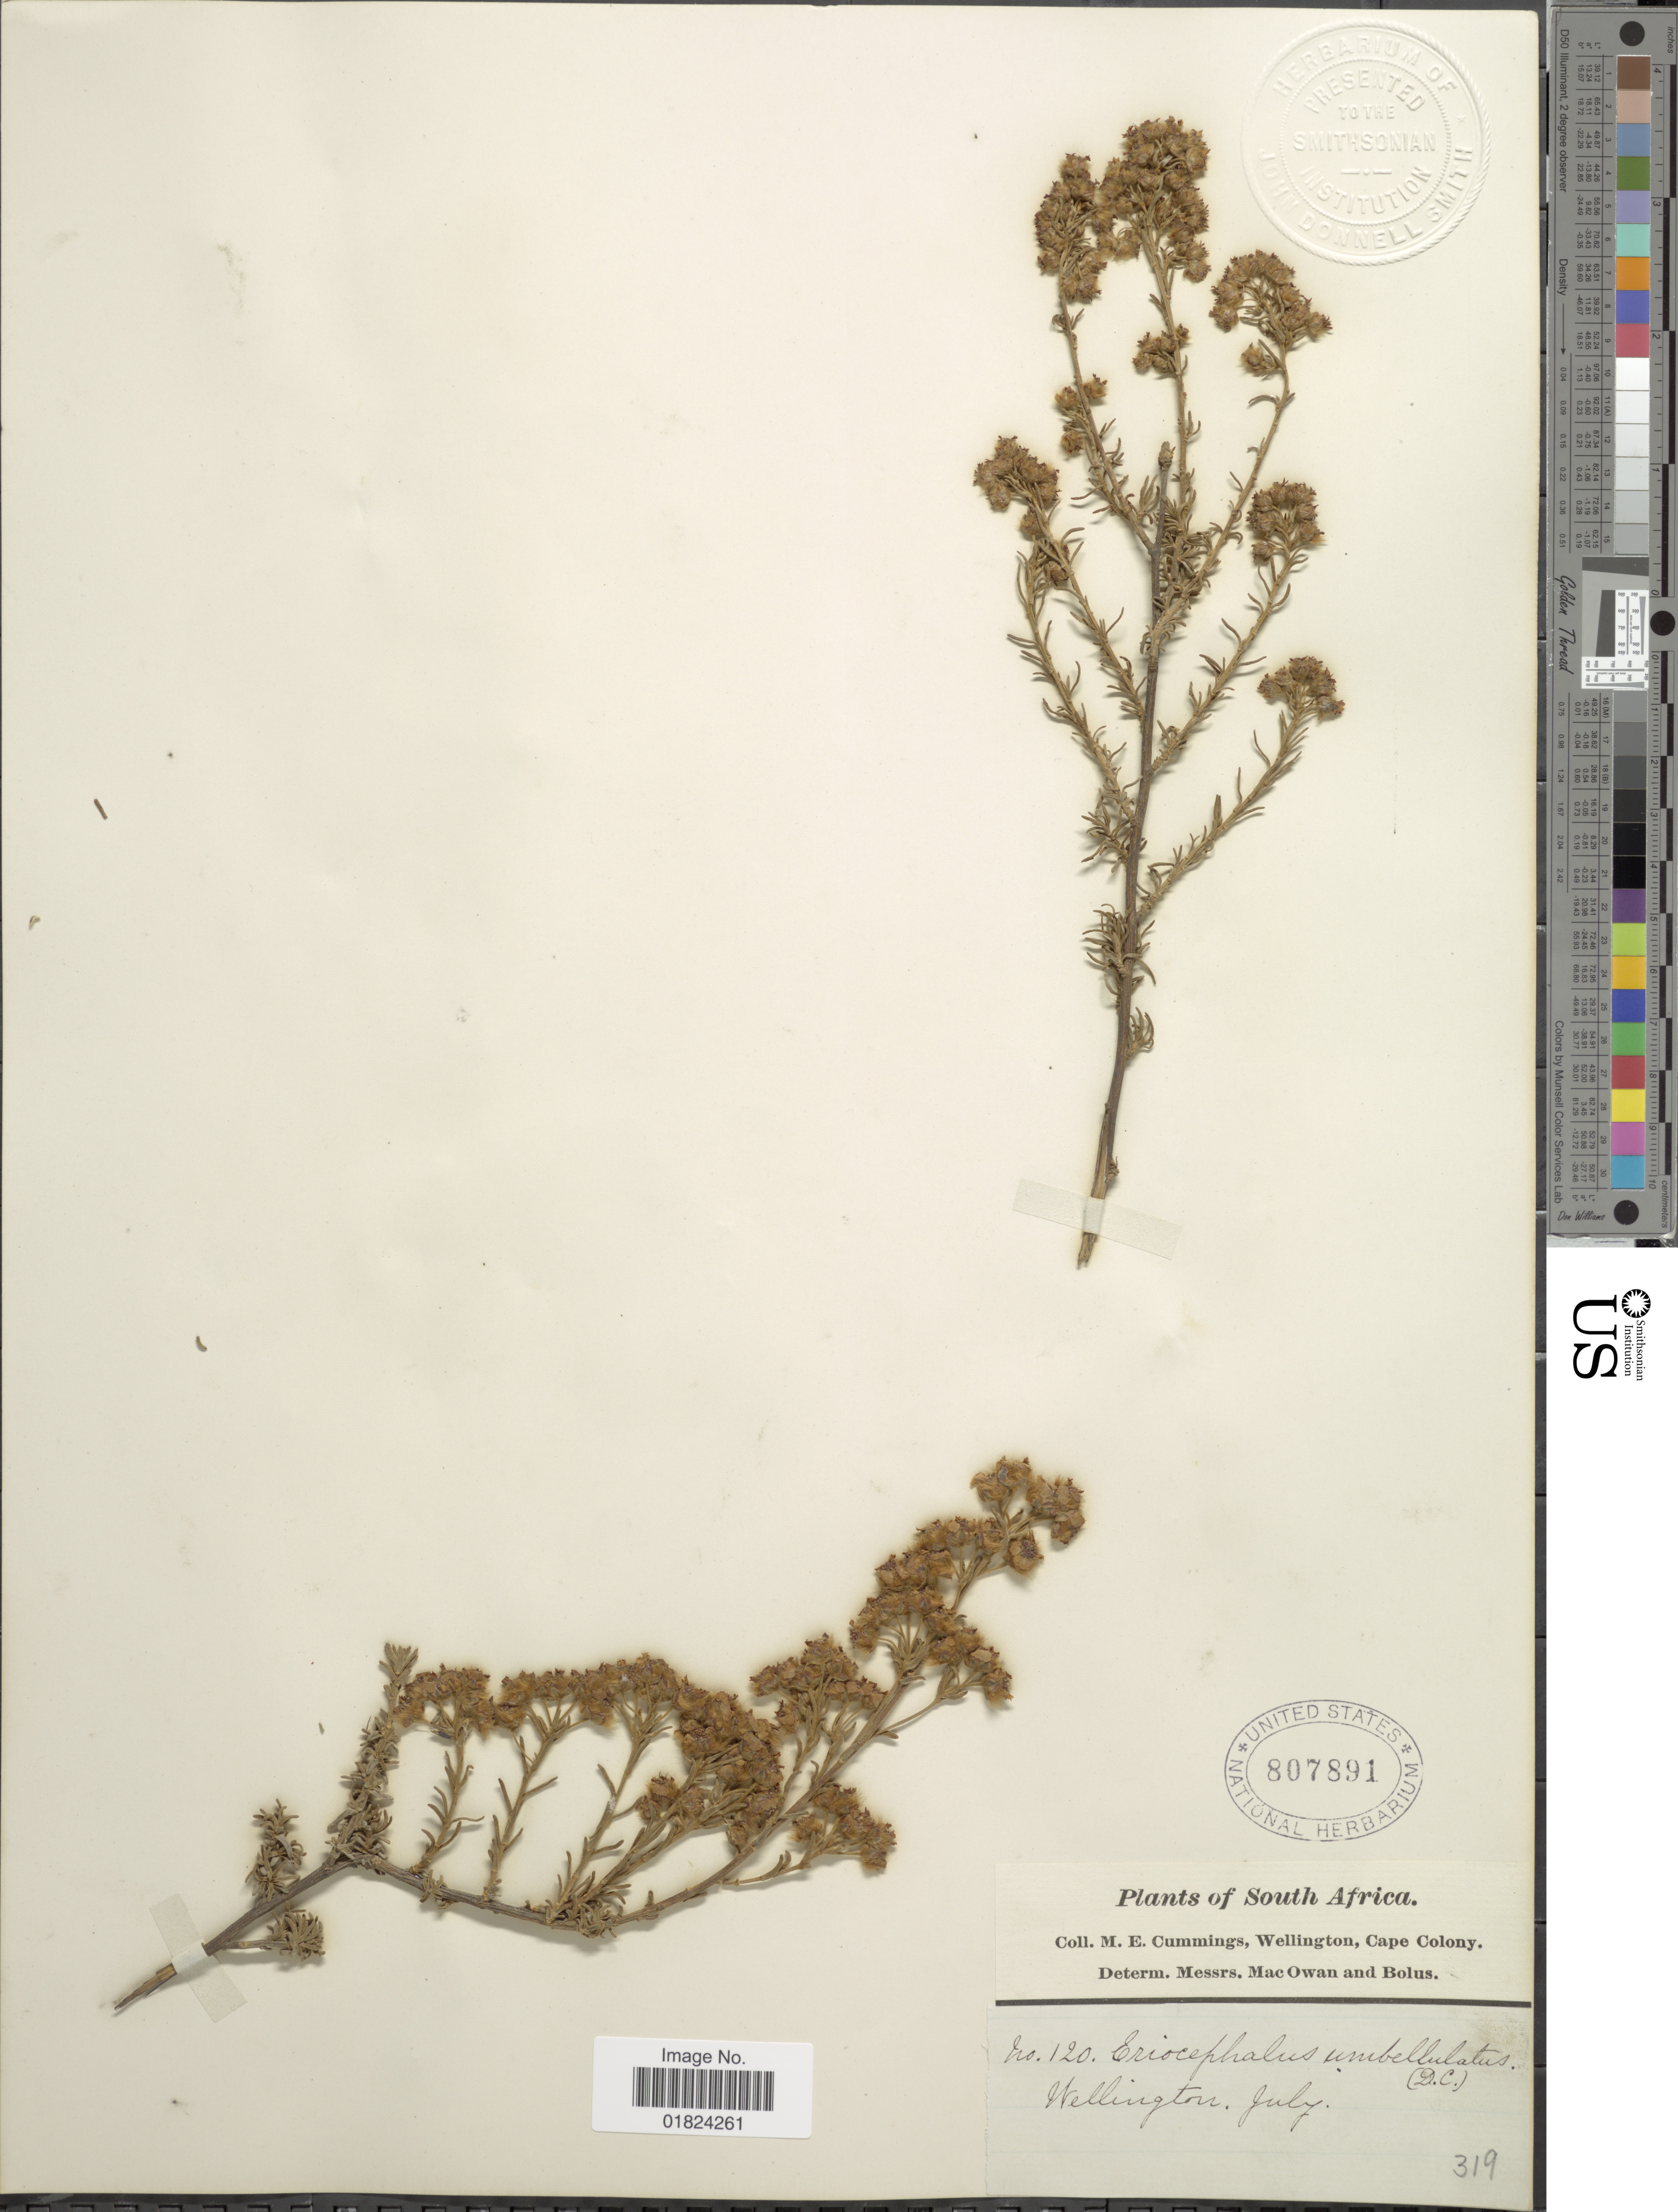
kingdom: Plantae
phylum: Tracheophyta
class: Magnoliopsida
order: Asterales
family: Asteraceae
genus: Eriocephalus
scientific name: Eriocephalus africanus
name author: L.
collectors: M. E. Cummings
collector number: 120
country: South Africa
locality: Wellington, Cape Colony.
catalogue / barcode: US 807891